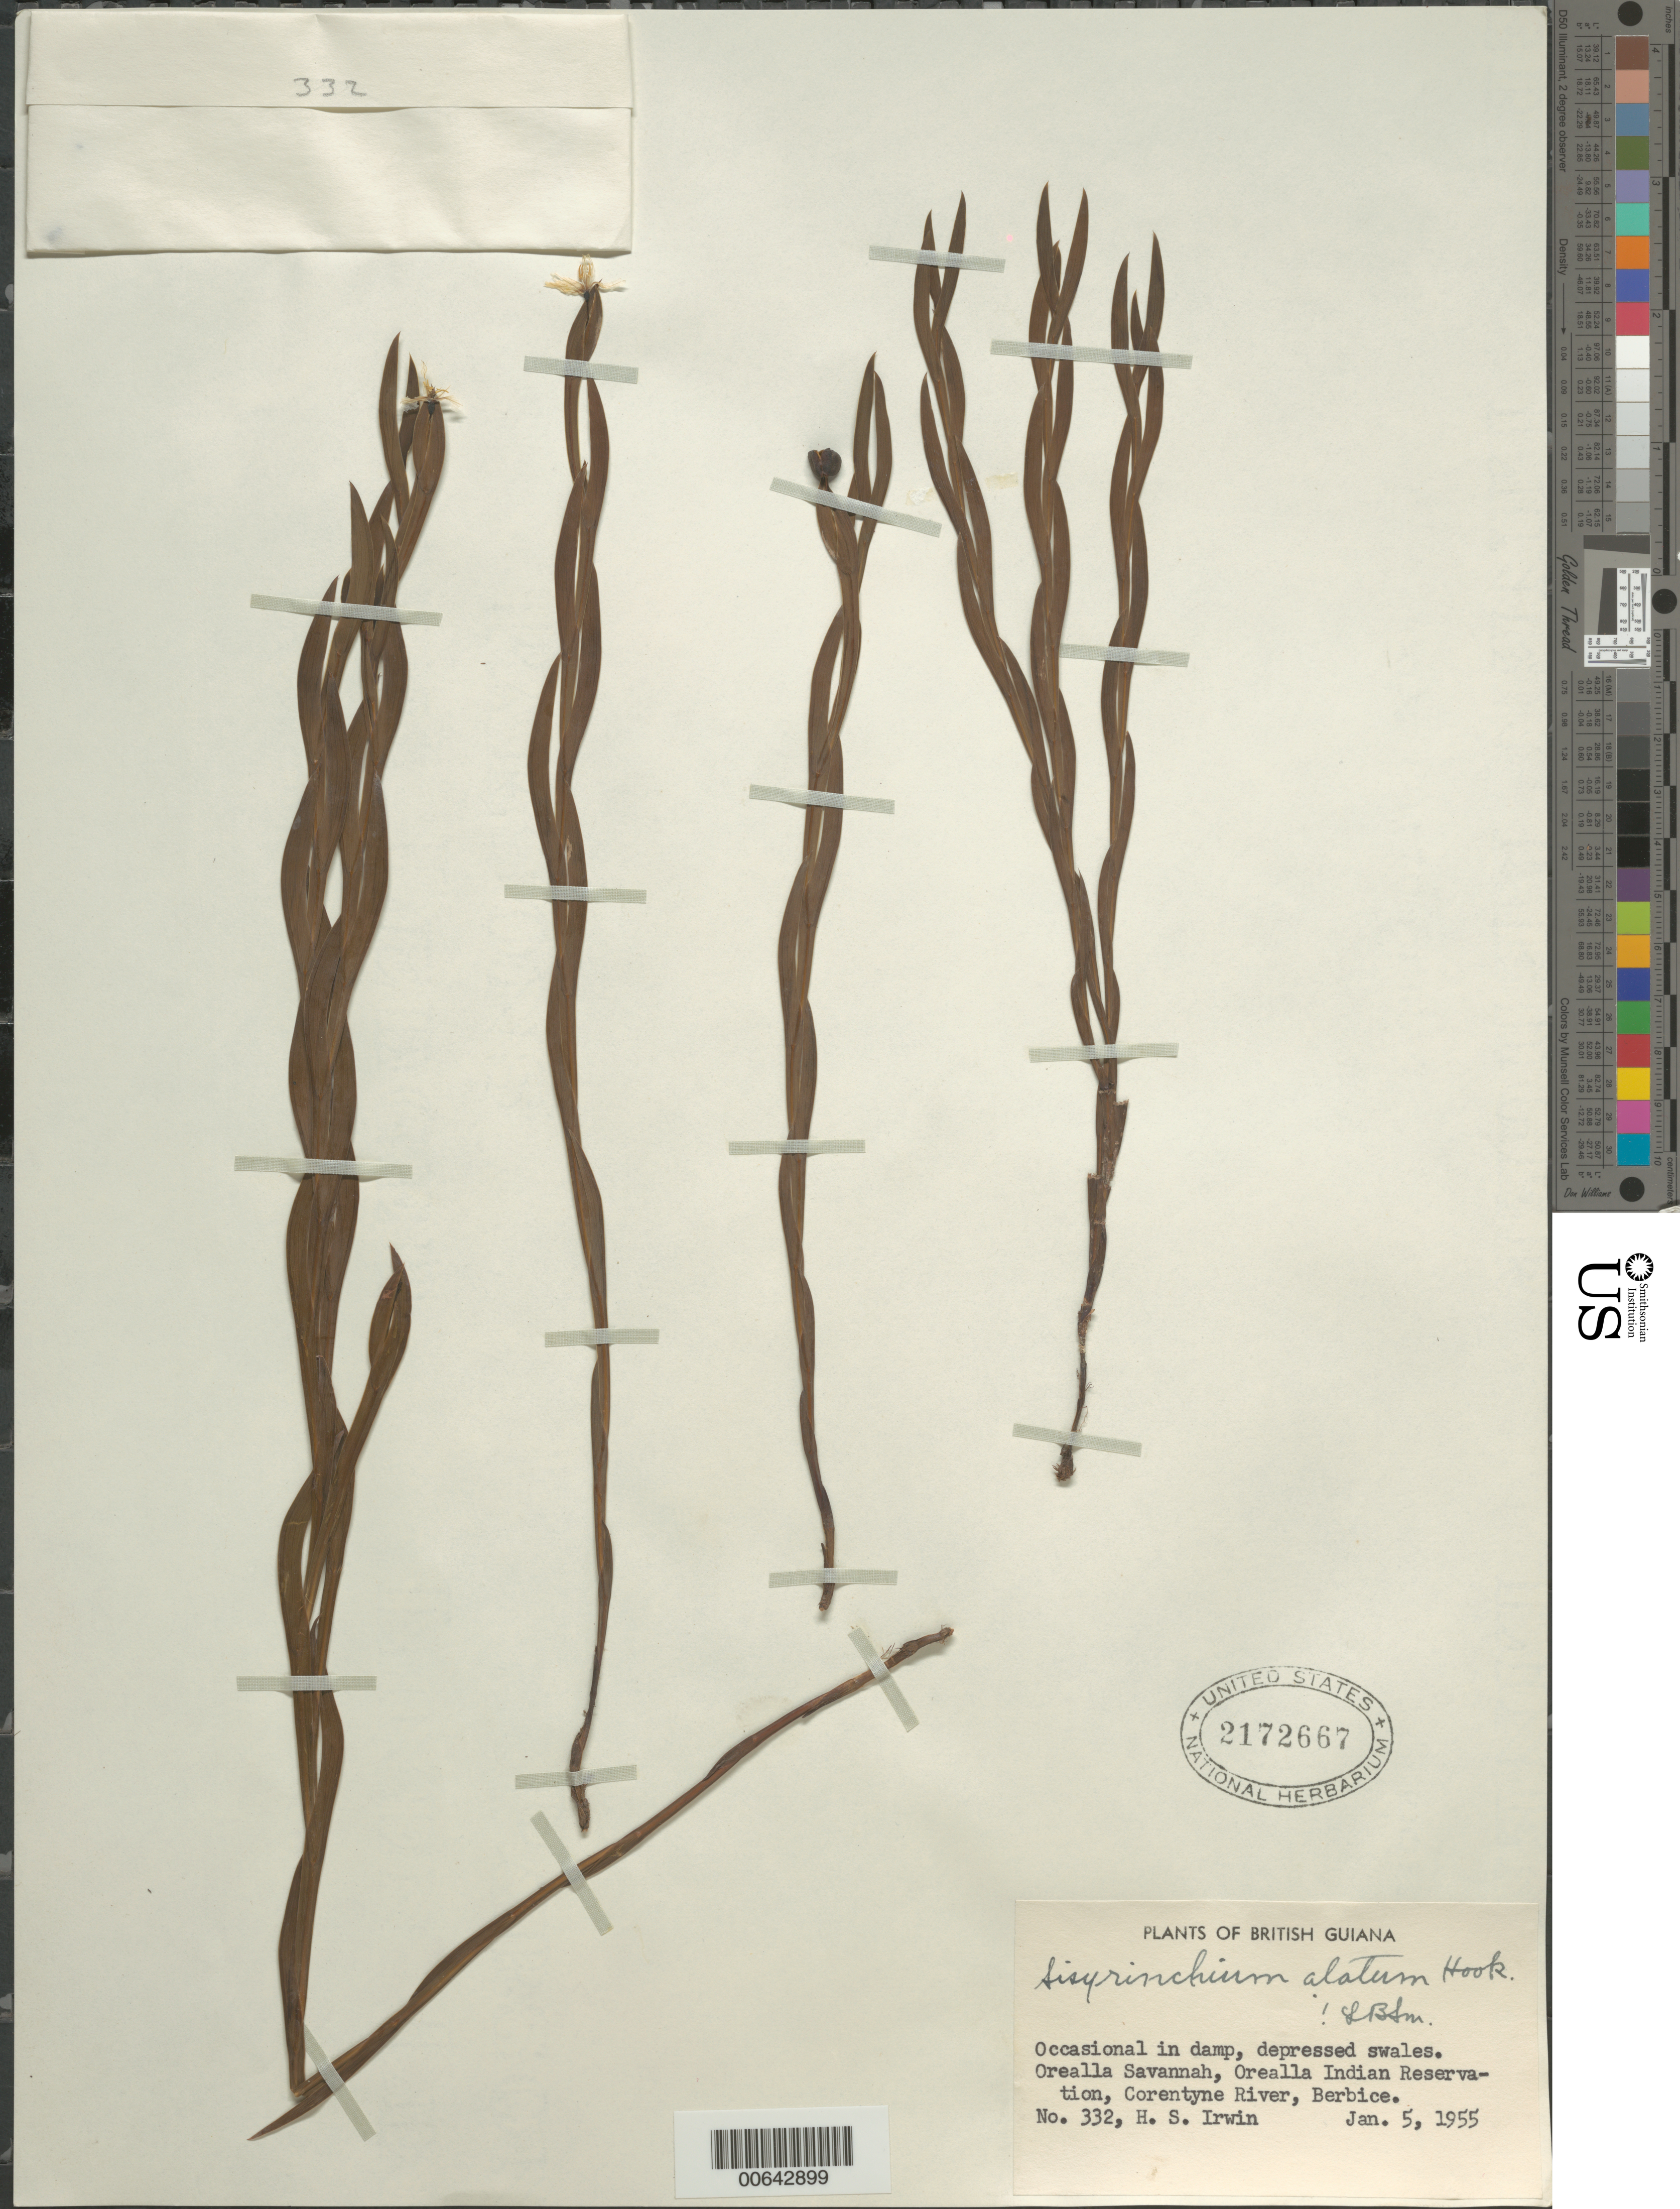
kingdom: Plantae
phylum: Tracheophyta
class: Liliopsida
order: Asparagales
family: Iridaceae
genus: Sisyrinchium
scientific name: Sisyrinchium alatum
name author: Hook.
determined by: Smith, Lyman B., (US), NMNH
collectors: H. Irwin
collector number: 332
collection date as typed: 5-Jan-55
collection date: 1955-01-05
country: Guyana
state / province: E. Berbice-Corentyne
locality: Orealla Savanna, Orealla Indian Reservation, Corentyne River, Berbice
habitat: Damp, depressed swales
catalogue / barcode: US 2172667